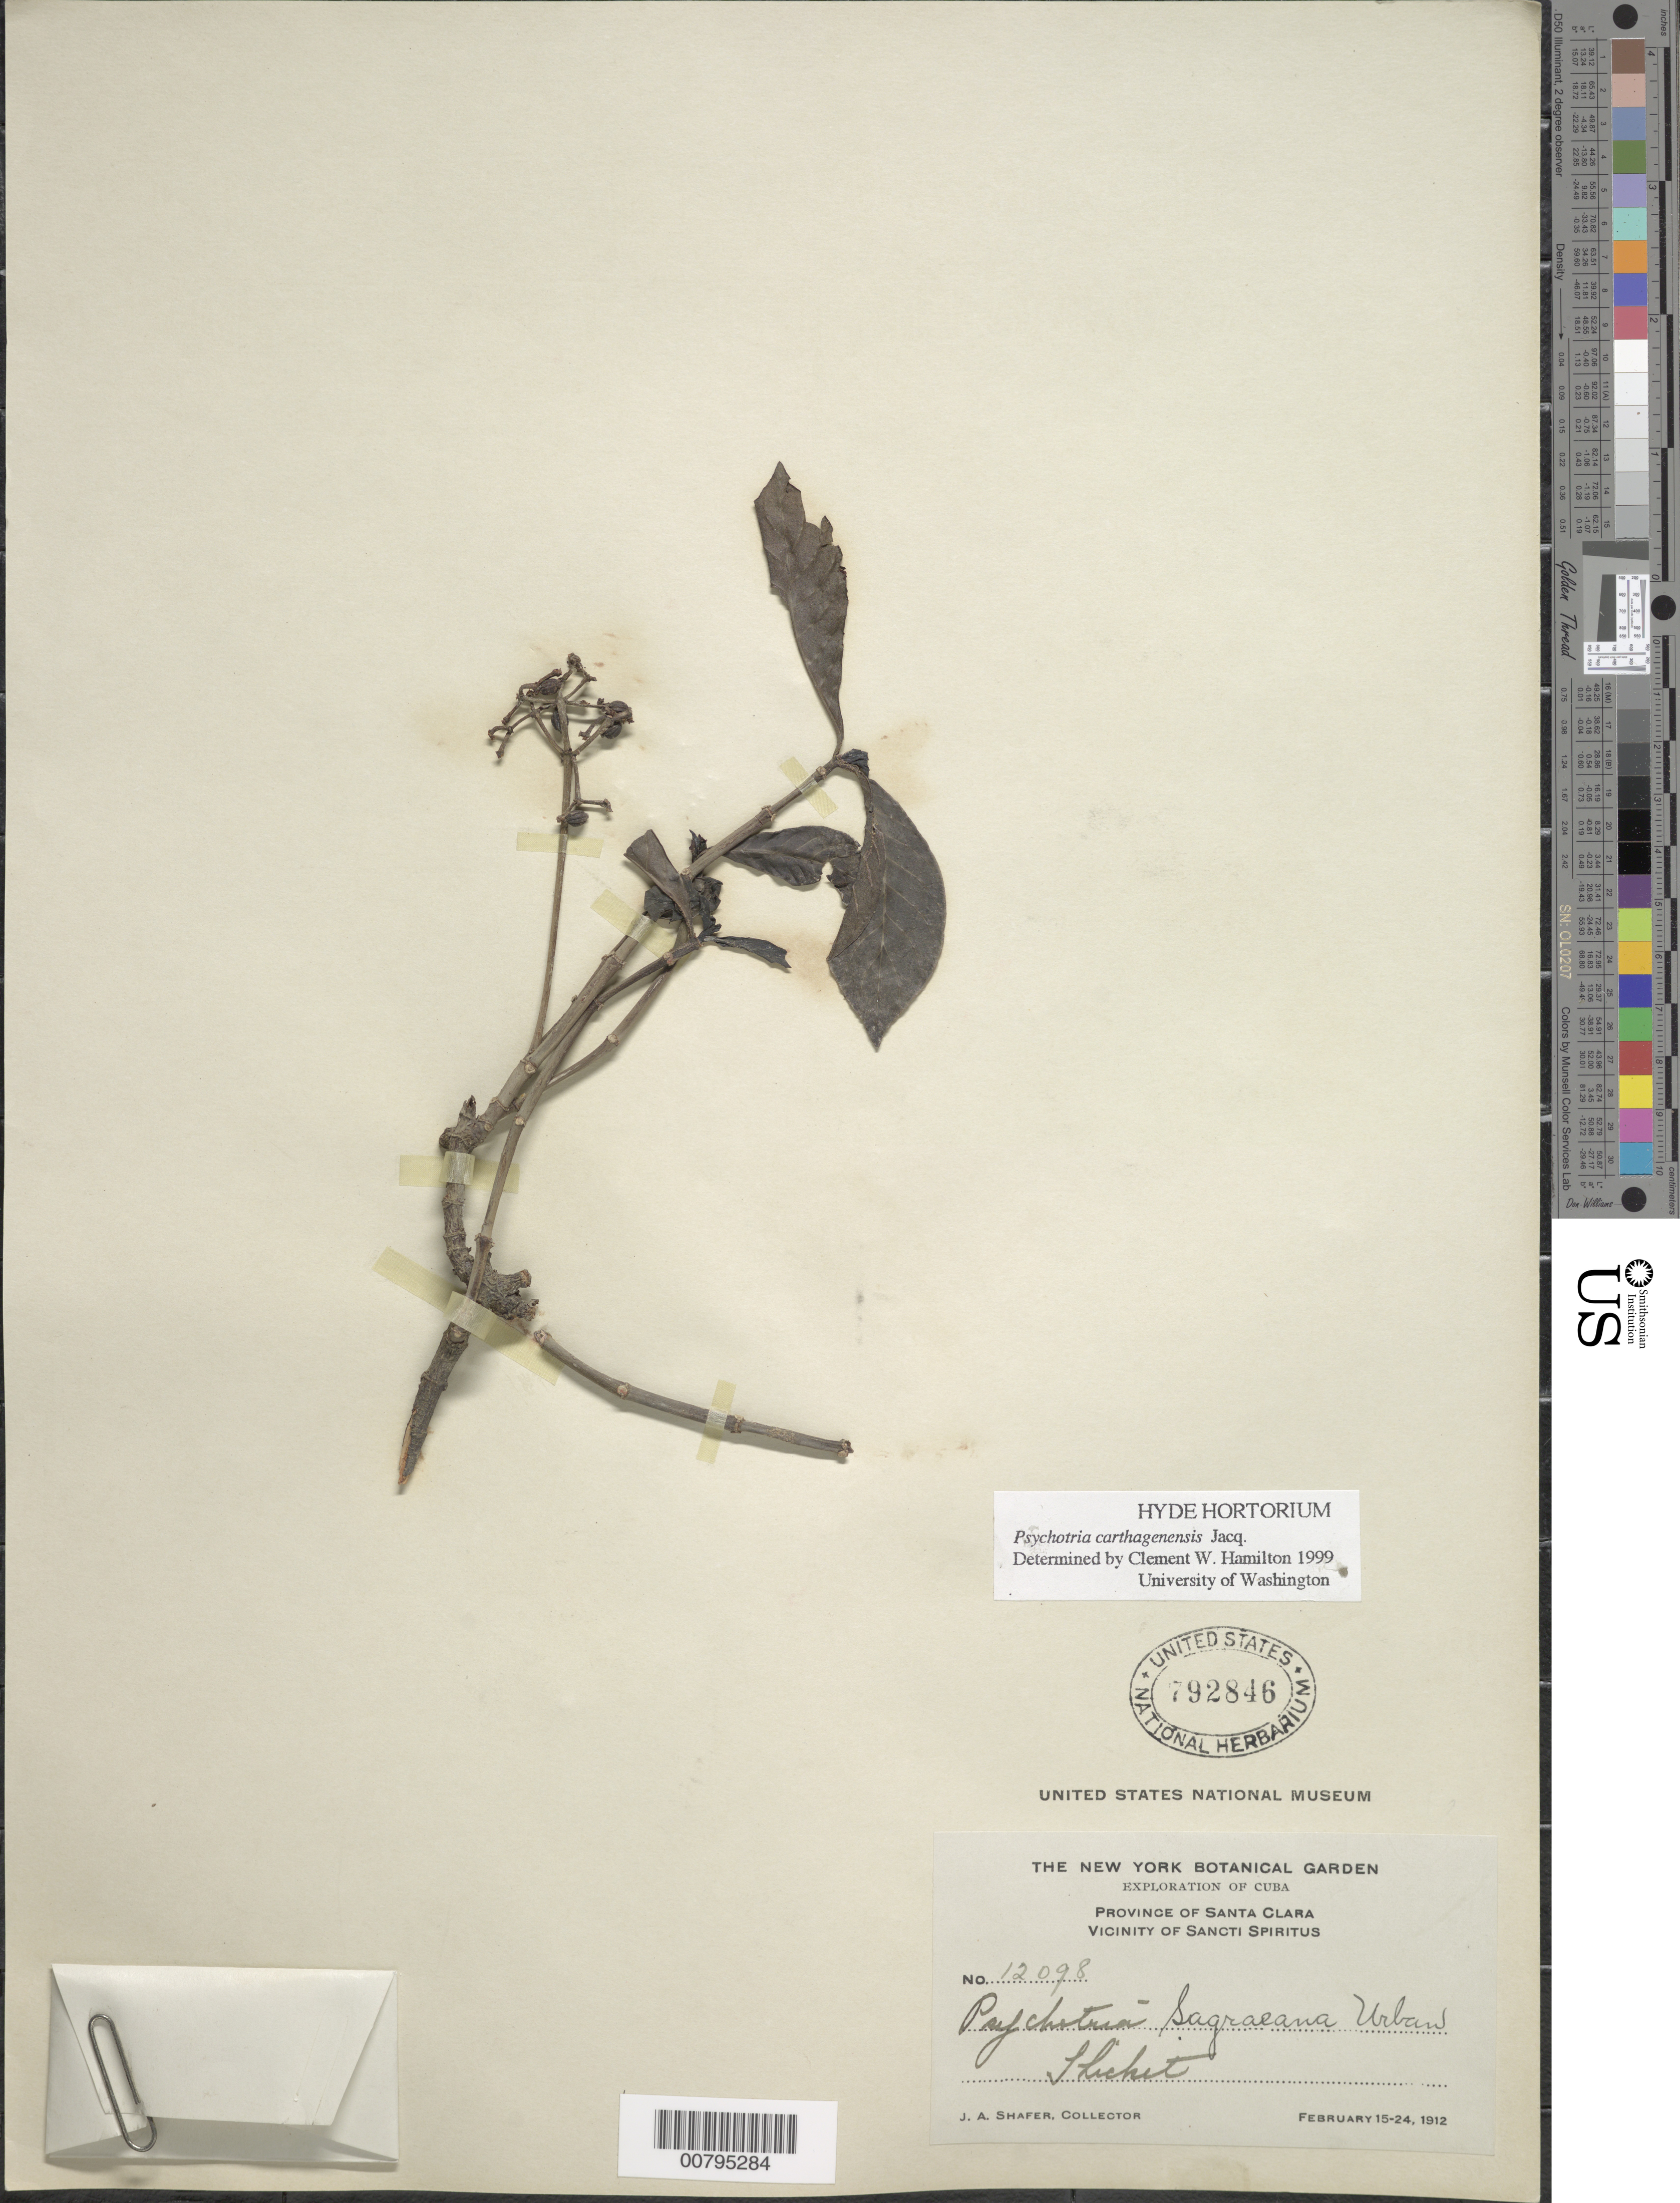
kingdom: Plantae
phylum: Tracheophyta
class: Magnoliopsida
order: Gentianales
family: Rubiaceae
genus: Psychotria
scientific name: Psychotria carthagenensis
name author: Jacq.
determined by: Hamilton, C. W.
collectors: J. A. Shafer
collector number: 12098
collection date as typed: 15 Feb 1912 to 24 Feb 1912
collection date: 1912-02-15/1912-02-24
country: Cuba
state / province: Las Villas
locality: Vicinity of Sancti Spiritus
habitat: Thicket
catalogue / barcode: US 792846